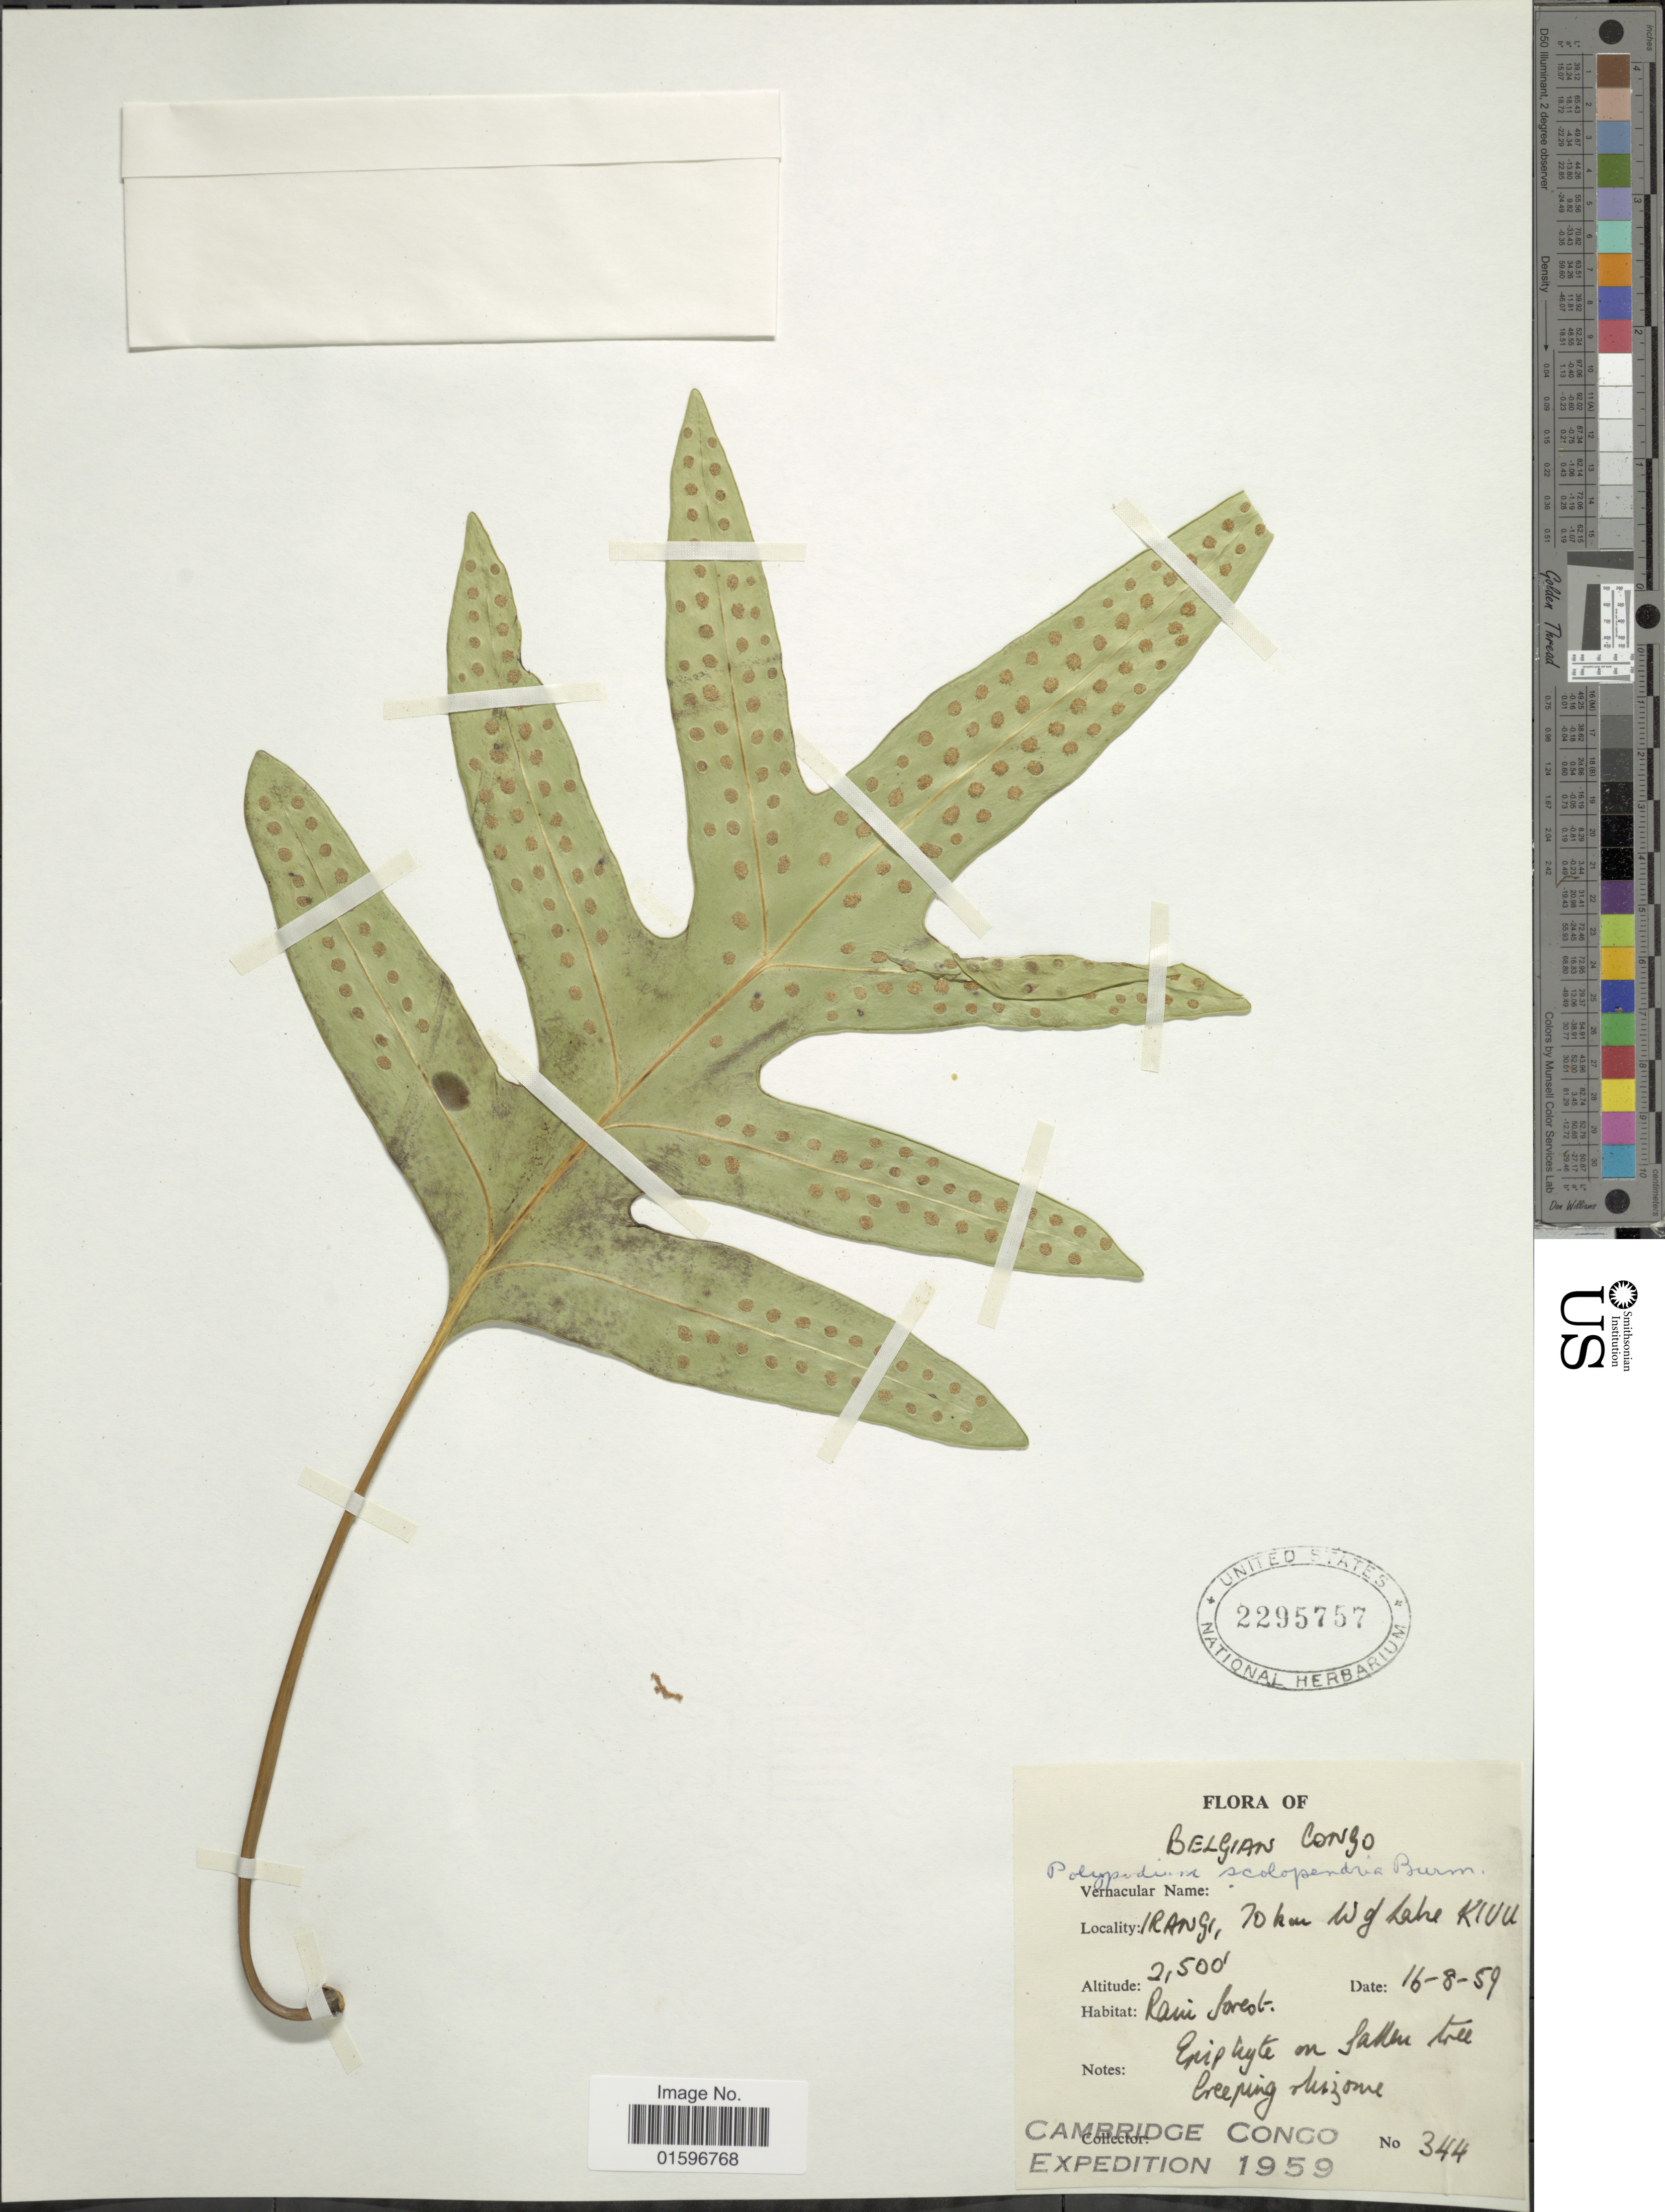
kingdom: Plantae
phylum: Tracheophyta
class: Polypodiopsida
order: Polypodiales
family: Polypodiaceae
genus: Polypodium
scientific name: Polypodium scolopendria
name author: Burm. f.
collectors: Cambridge Congo Expedition 1959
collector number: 344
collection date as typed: Transcribed d/m/y: 16/8/59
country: Congo, Democratic Republic of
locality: Belgian Congo, Irangi, 70 km W of Lehe Kivu, Rain forest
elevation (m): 762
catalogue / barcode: US 2295757